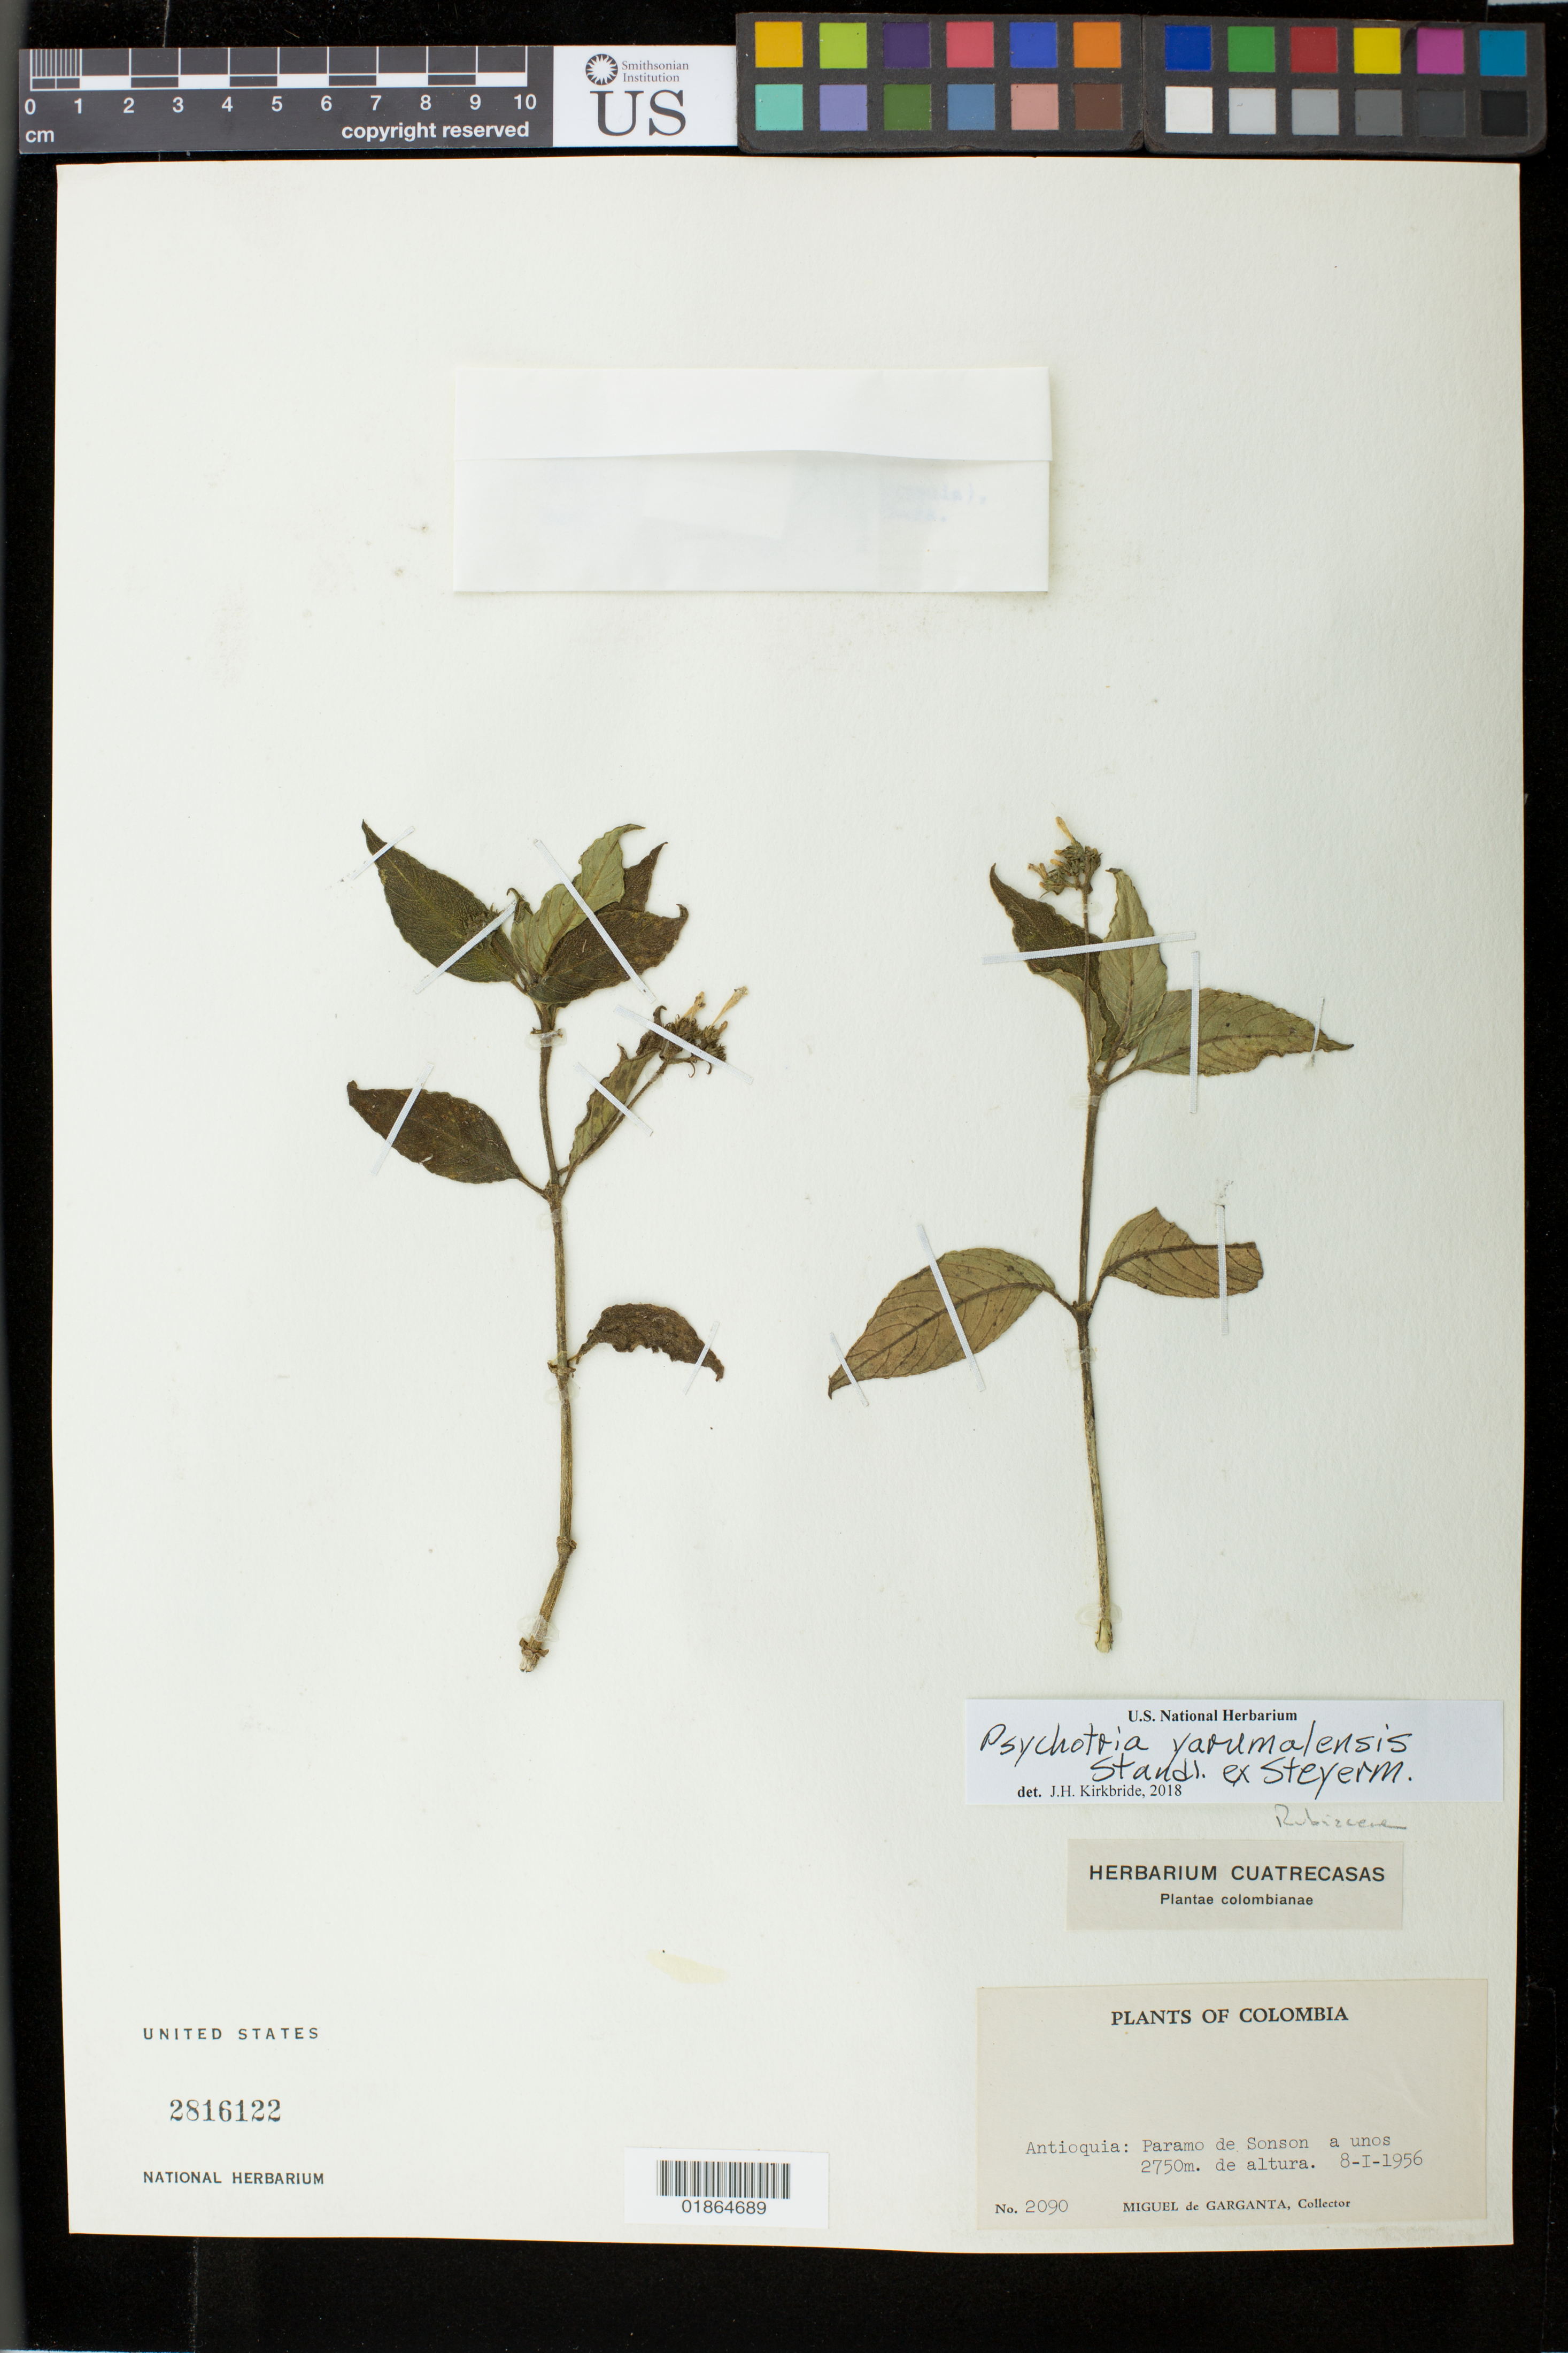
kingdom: Plantae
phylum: Tracheophyta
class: Magnoliopsida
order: Gentianales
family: Rubiaceae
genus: Psychotria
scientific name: Psychotria yarumalensis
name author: Standl. ex Steyerm.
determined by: Kirkbride, J. H.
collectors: M. Garganta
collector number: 2090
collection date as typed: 08 Jan 1956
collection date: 1956-01-08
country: Colombia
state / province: Antioquia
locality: Paramo de Sonson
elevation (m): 2750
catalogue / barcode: US 2816122